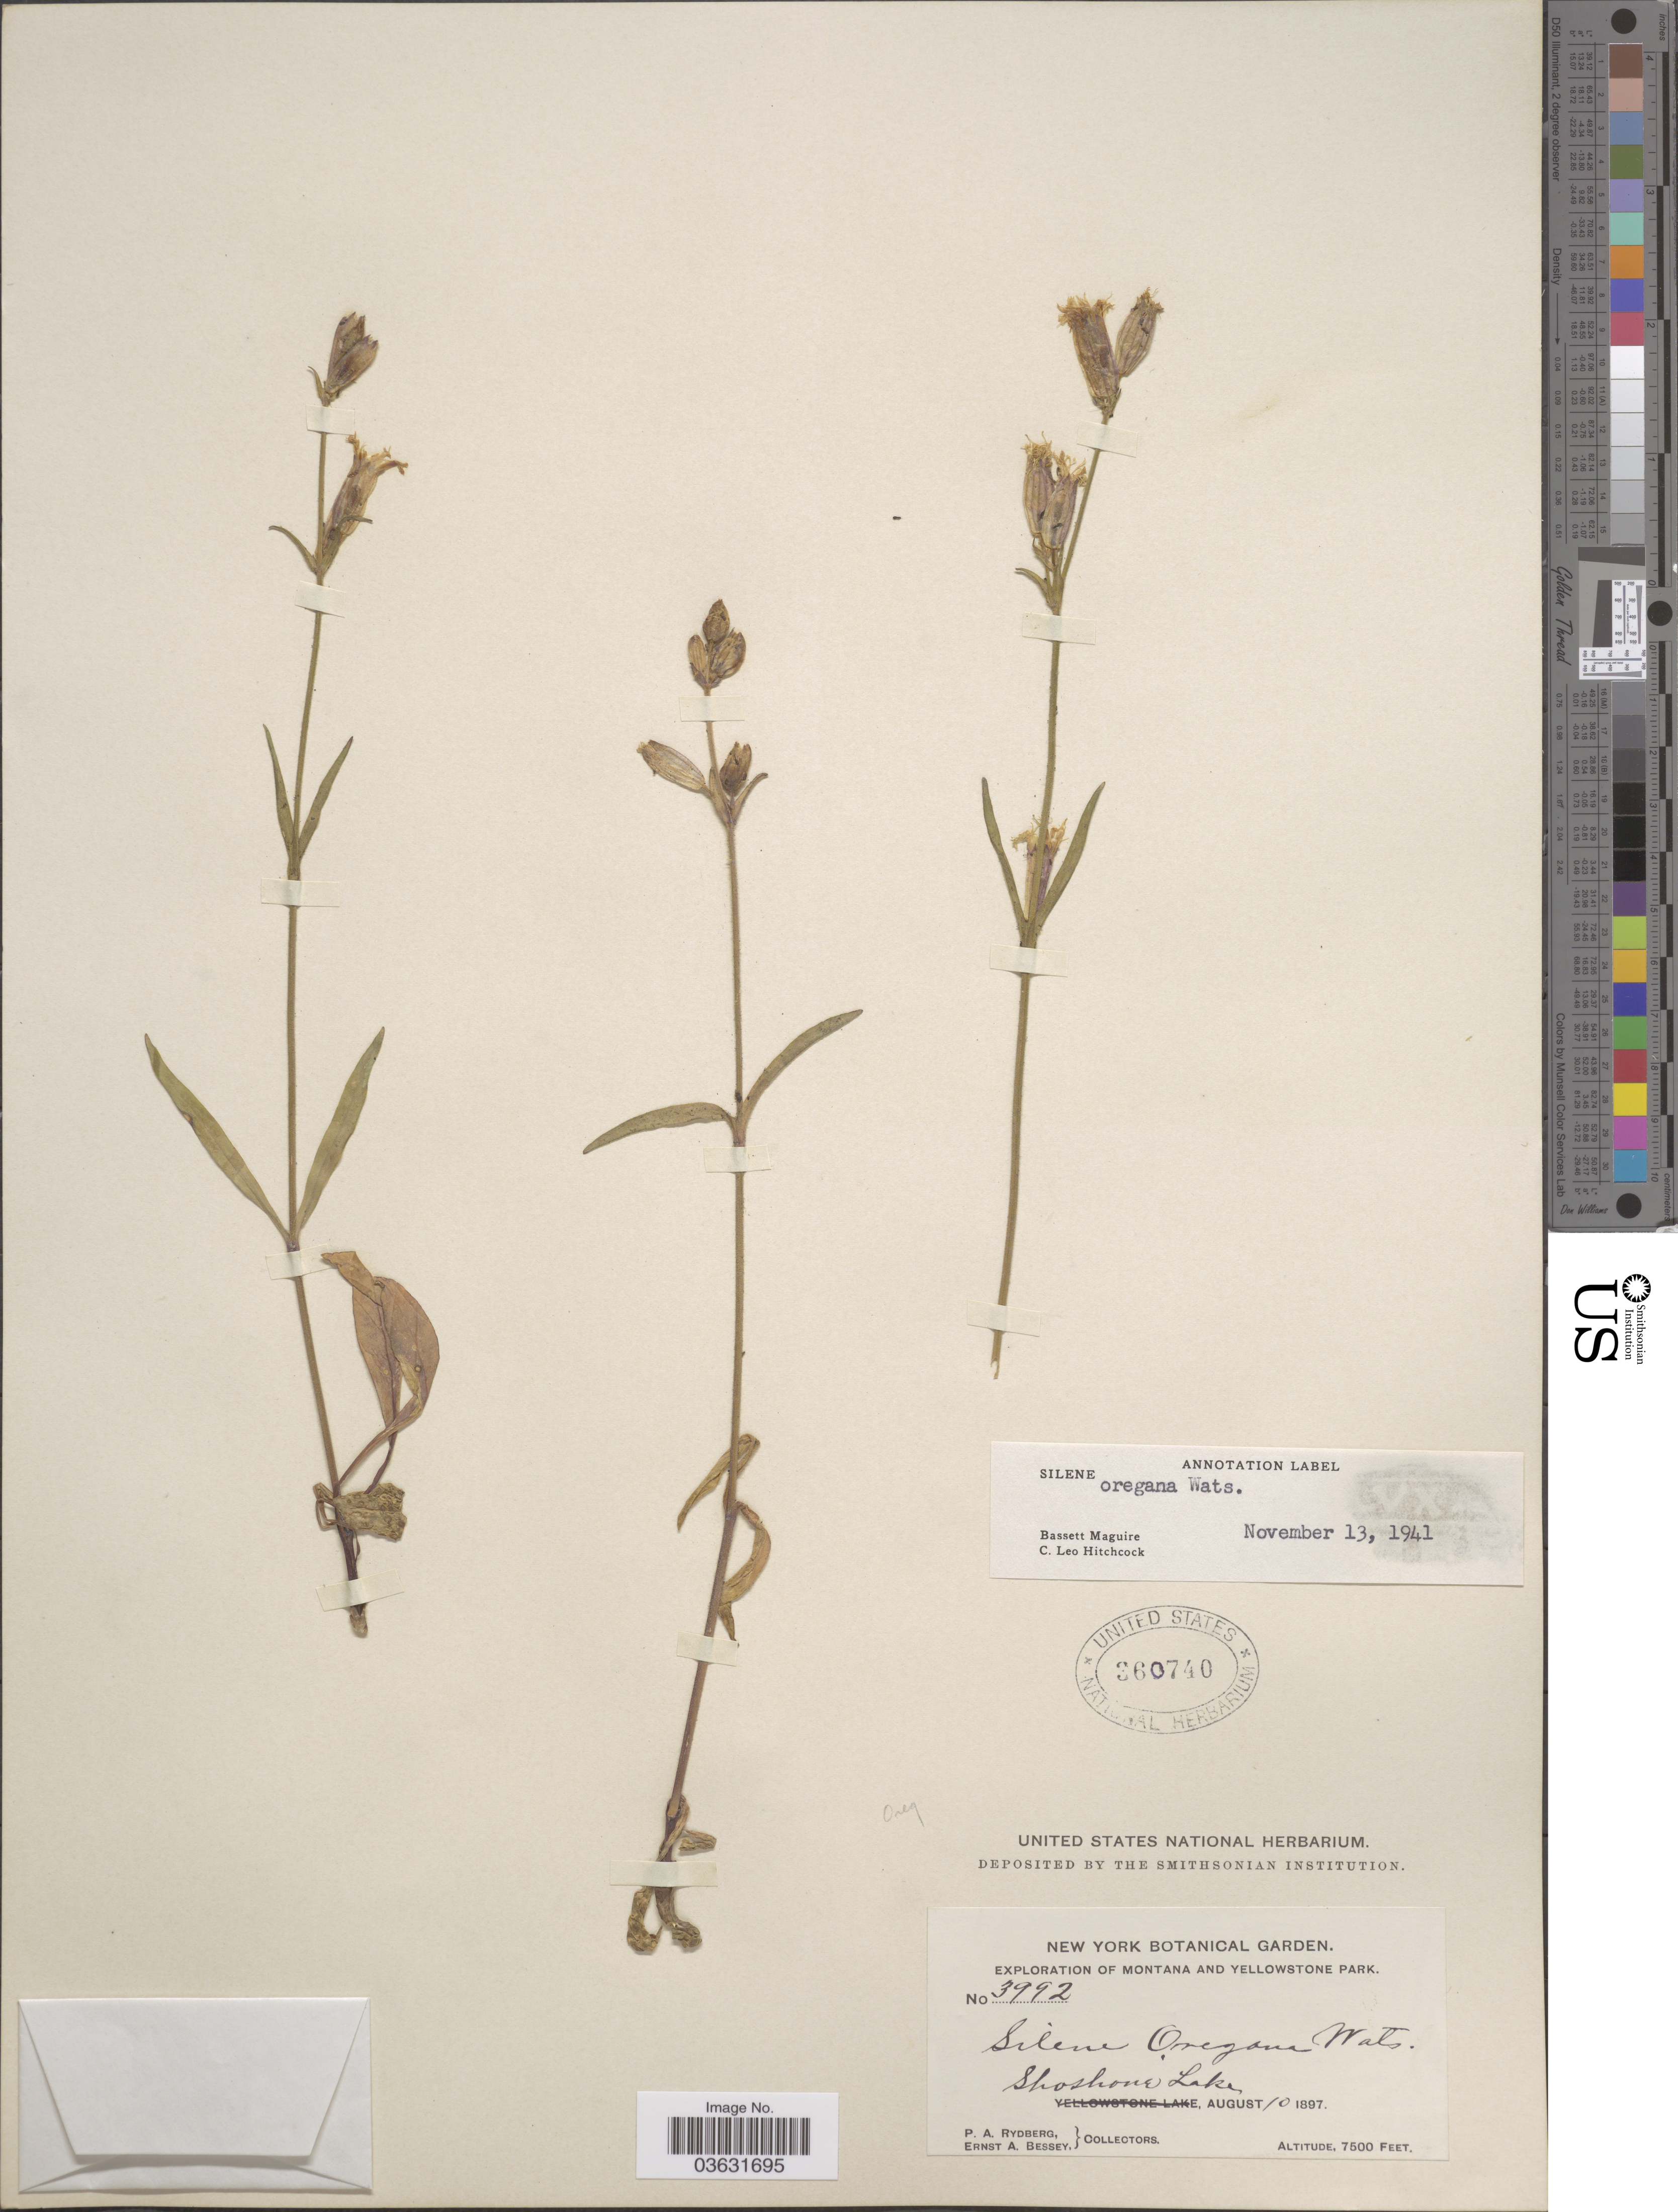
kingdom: Plantae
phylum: Tracheophyta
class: Magnoliopsida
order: Caryophyllales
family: Caryophyllaceae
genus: Silene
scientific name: Silene oregana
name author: S. Watson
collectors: P. A. Rydberg & E. A. Bessey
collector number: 3992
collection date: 1897-08-10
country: United States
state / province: Montana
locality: Shoshone Lake.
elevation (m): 2286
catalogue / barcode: US 360740